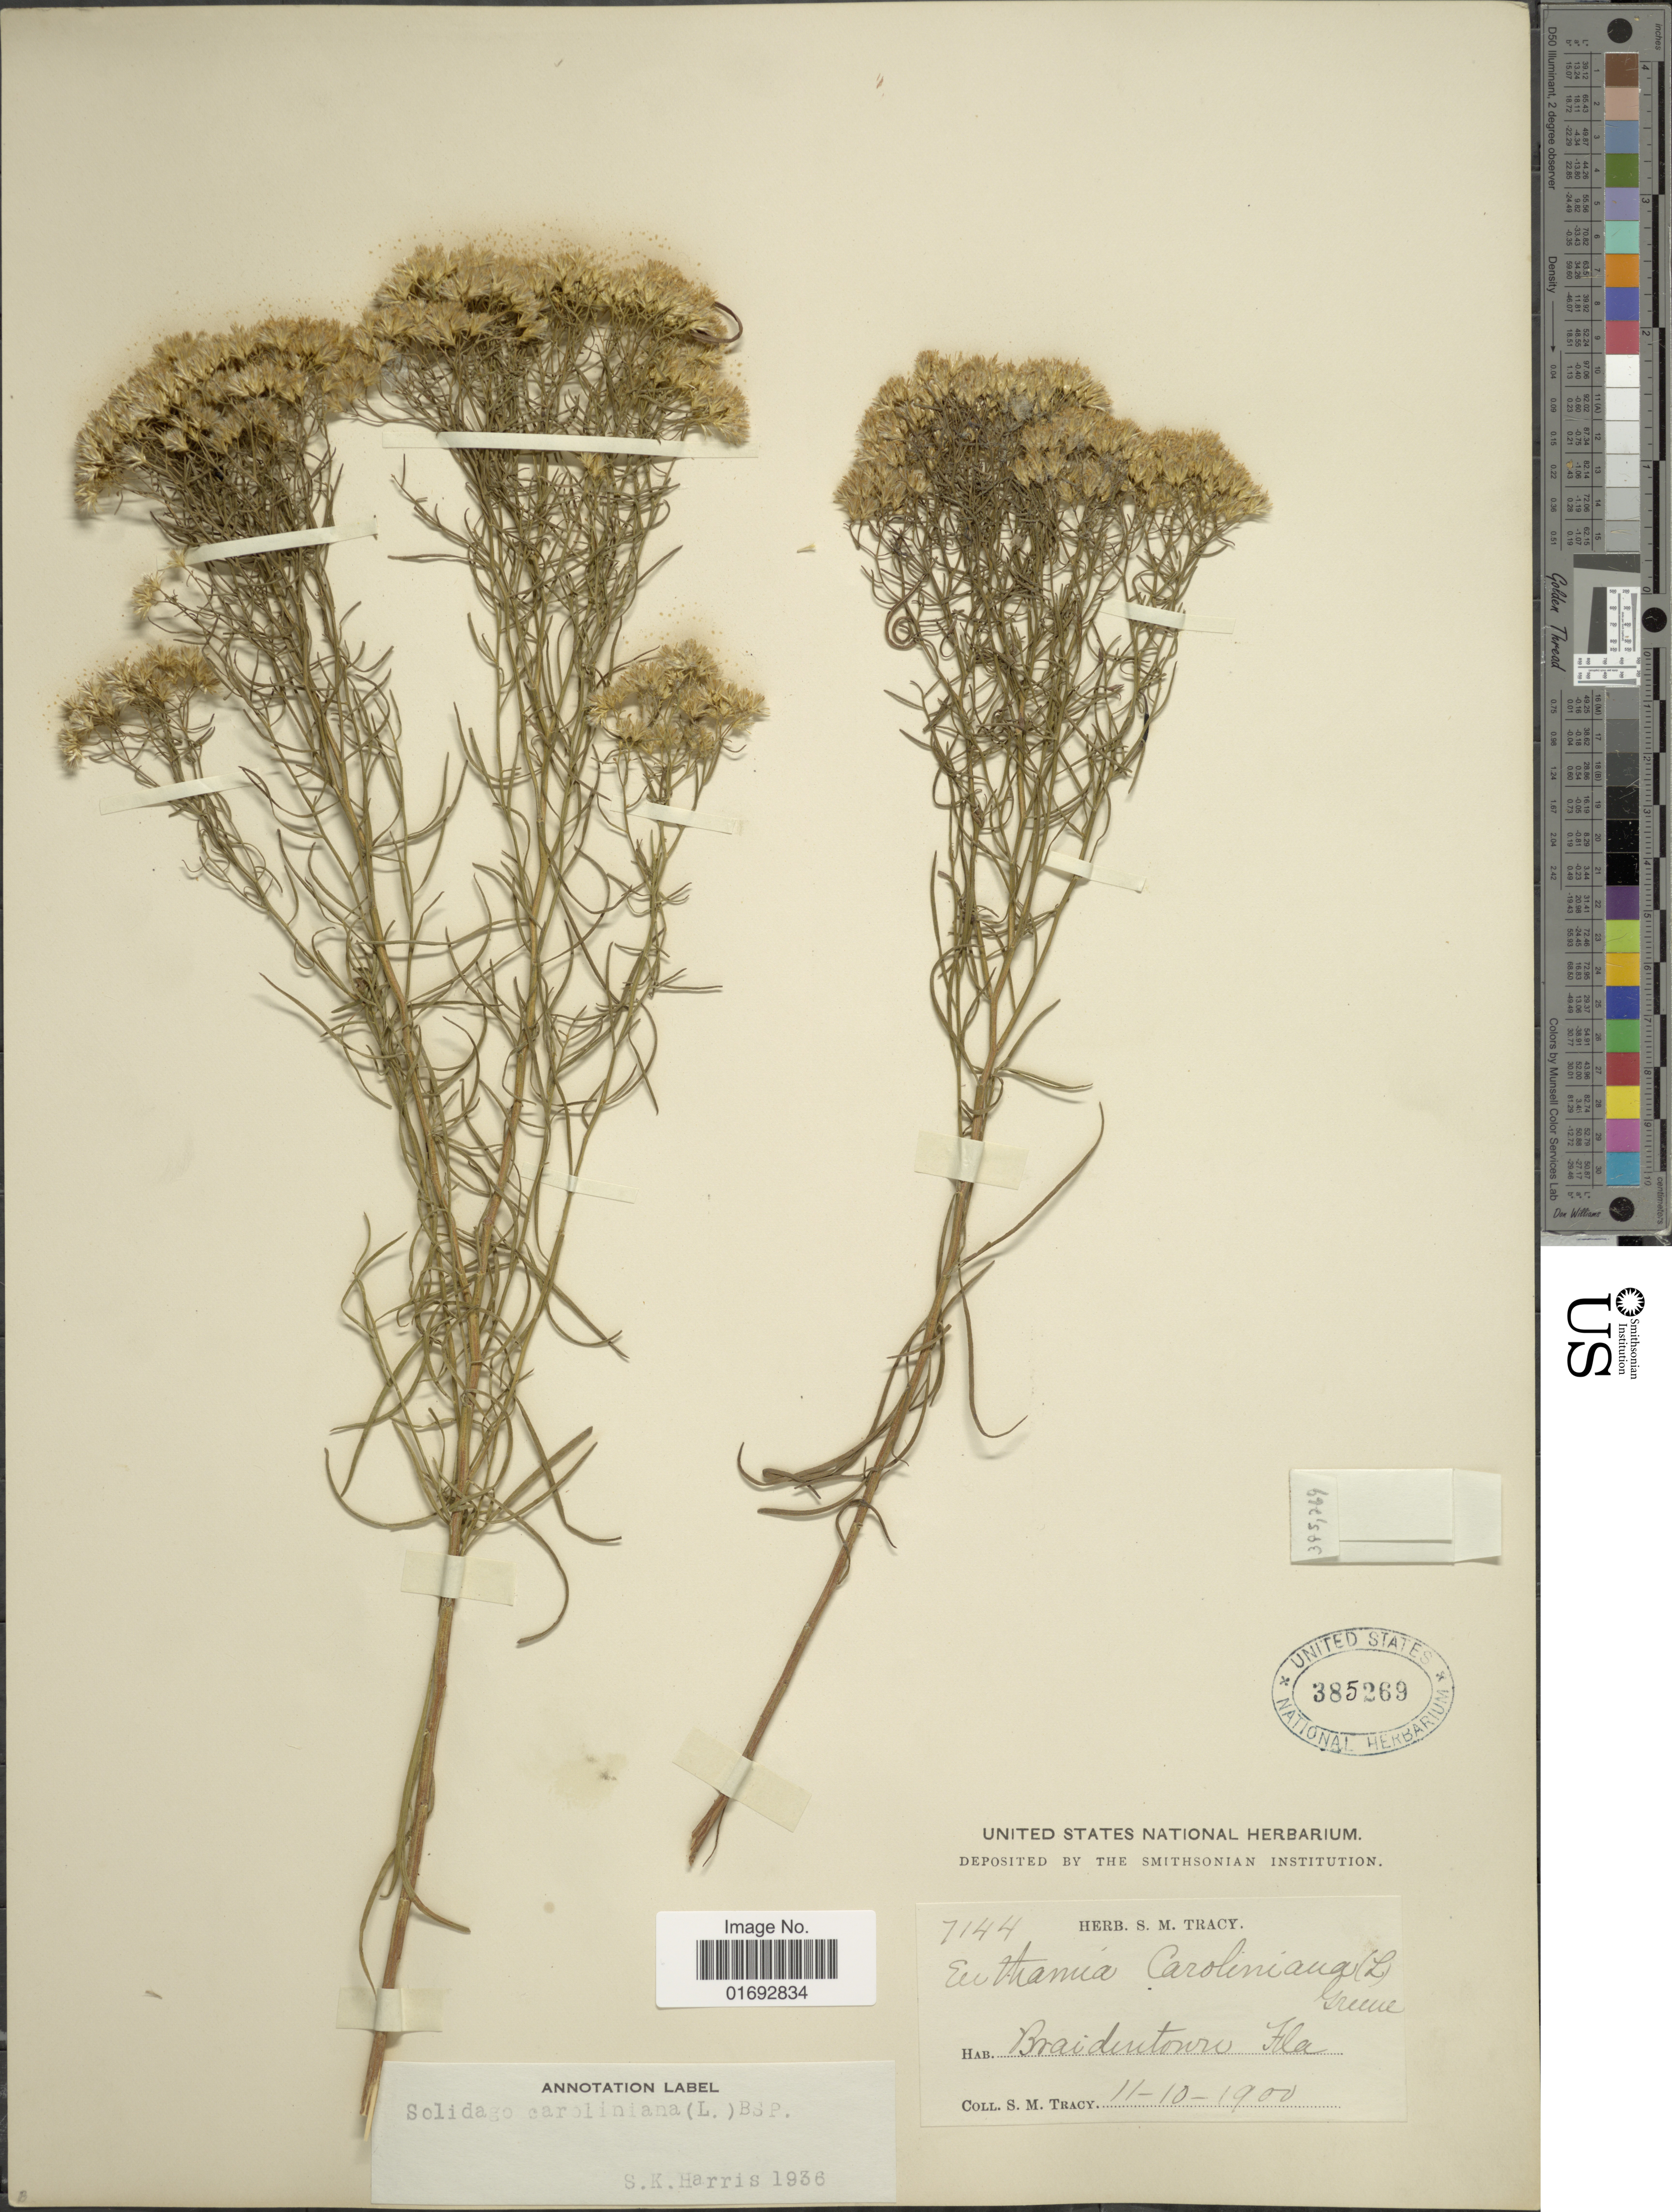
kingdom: Plantae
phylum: Tracheophyta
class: Magnoliopsida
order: Asterales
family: Asteraceae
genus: Euthamia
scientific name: Euthamia tenuifolia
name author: (Pursh) Nutt.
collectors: S. M. Tracy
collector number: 7144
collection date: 1900-11-10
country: United States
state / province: Florida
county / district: Manatee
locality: Braidentown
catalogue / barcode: US 385269